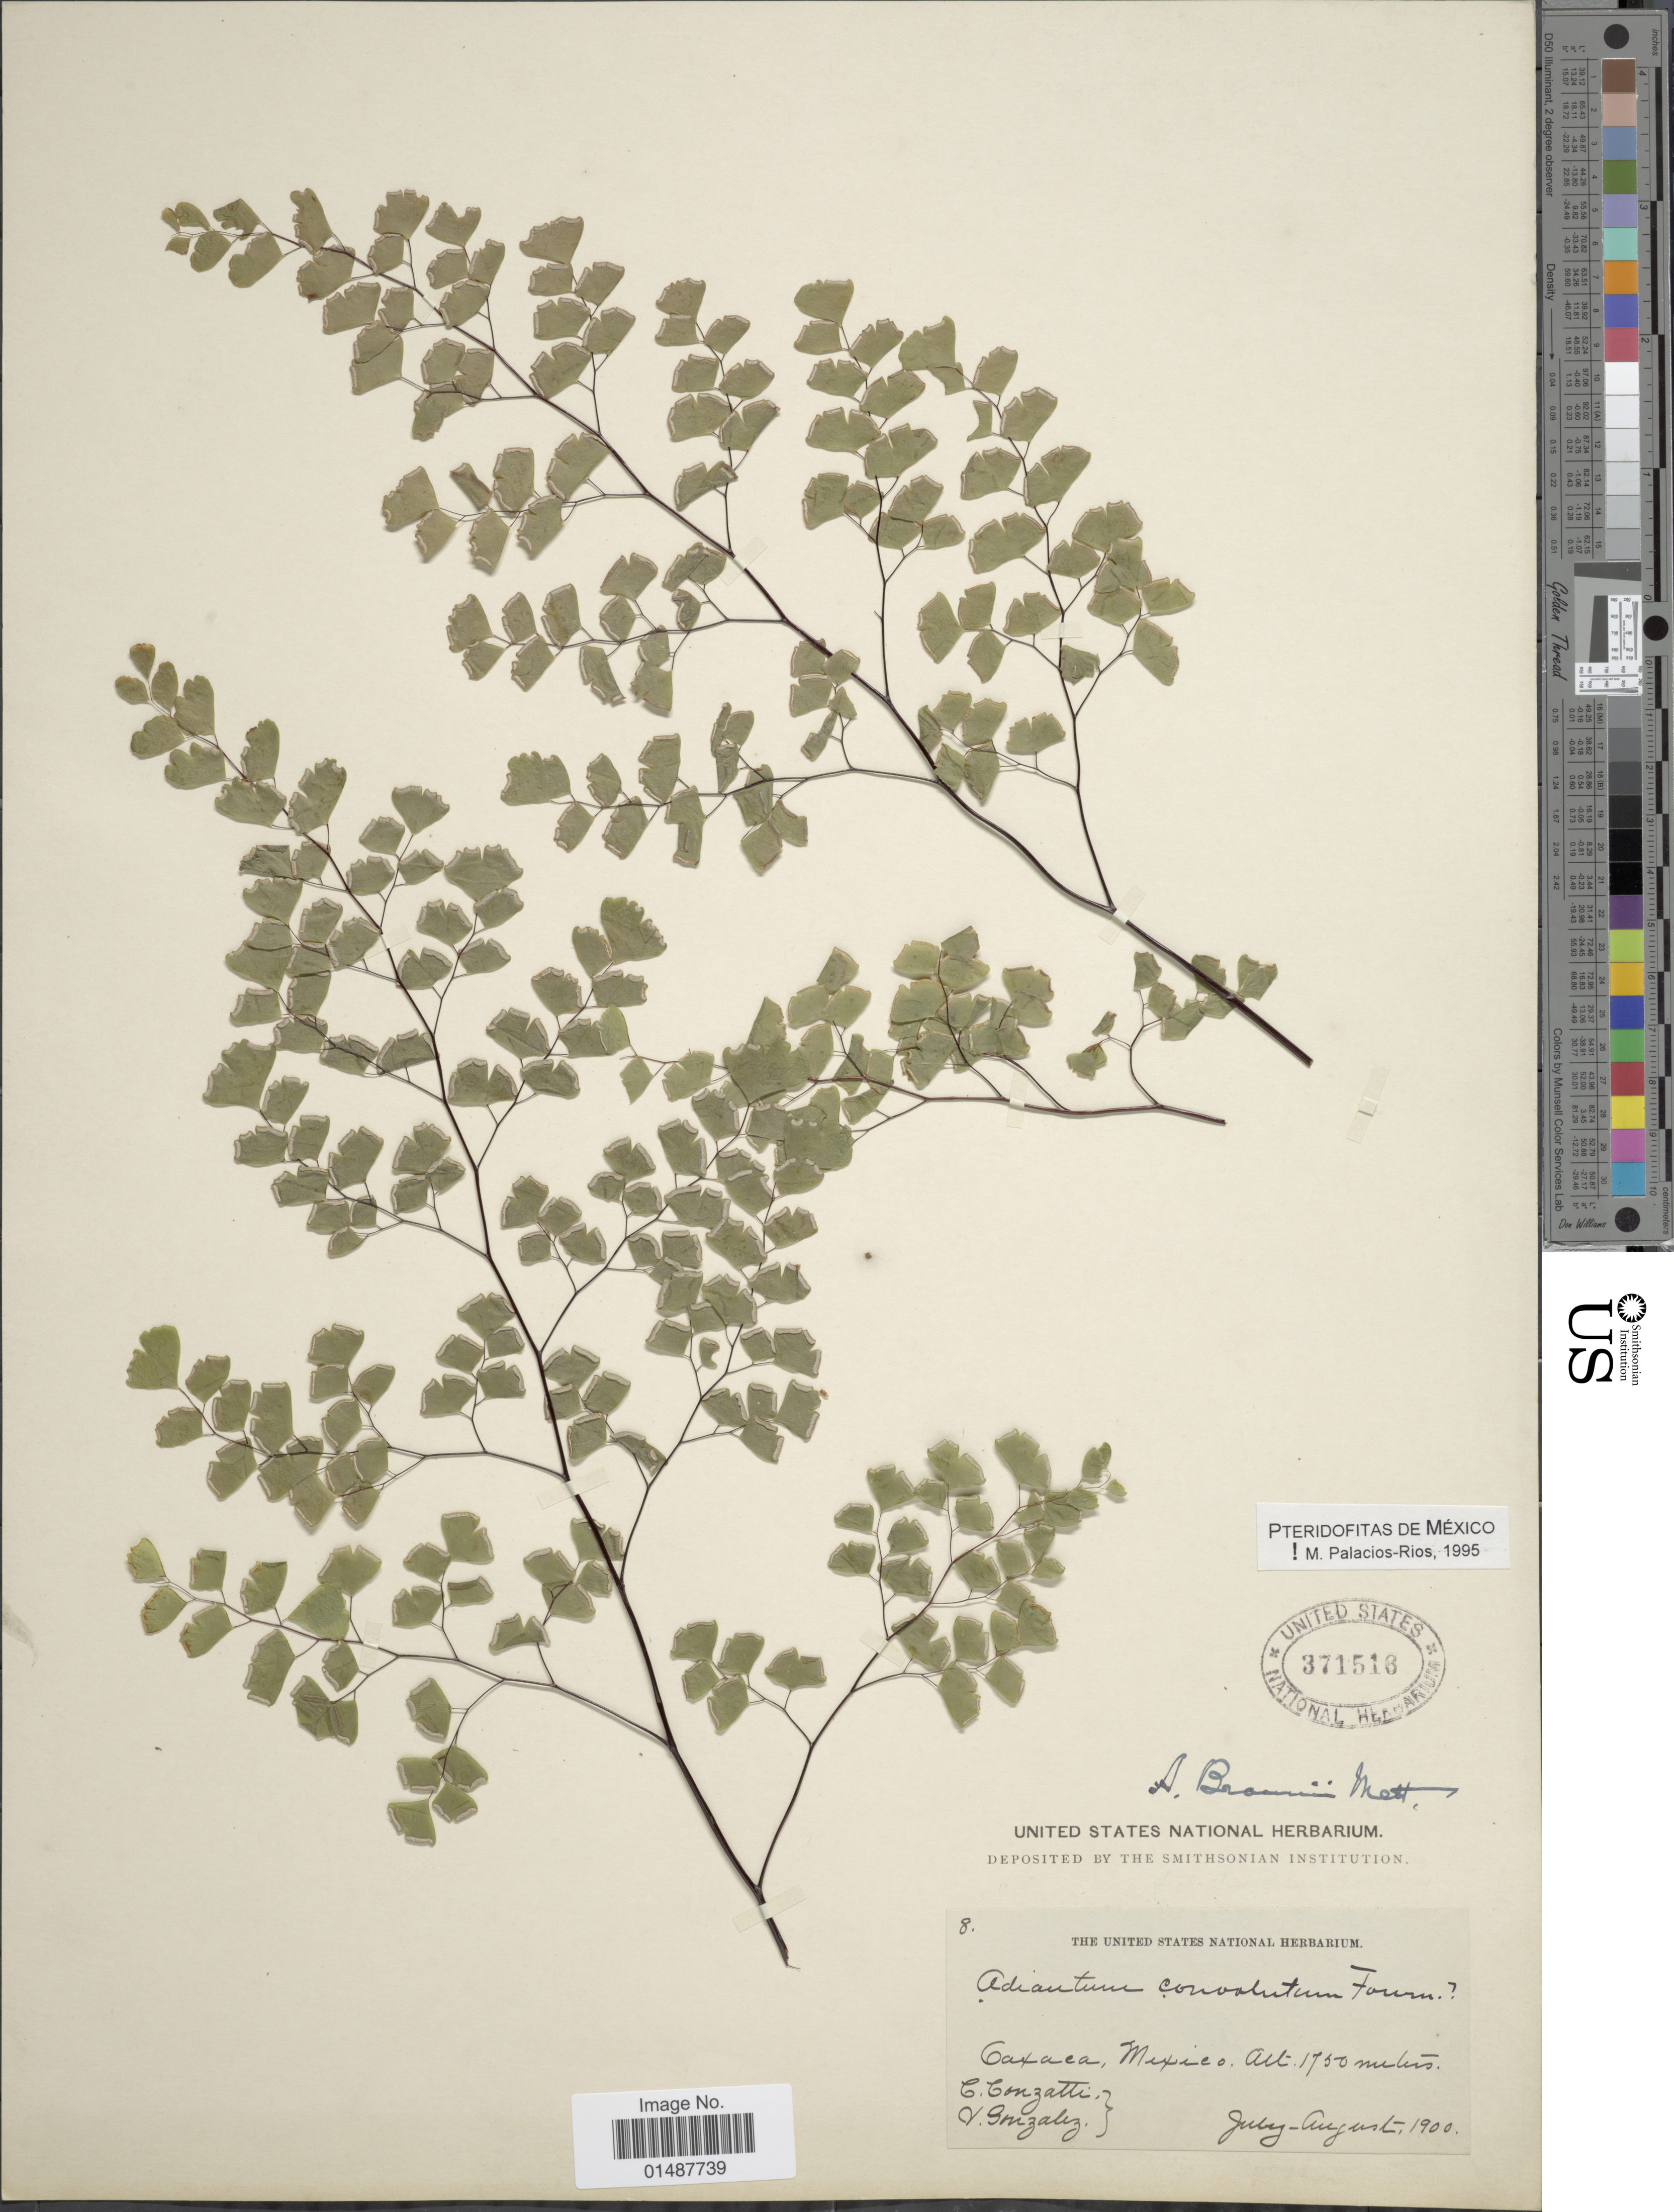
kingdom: Plantae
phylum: Tracheophyta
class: Polypodiopsida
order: Polypodiales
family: Pteridaceae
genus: Adiantum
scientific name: Adiantum braunii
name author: Mett. ex Kuhn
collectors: C. Conzatti & V. Gonzalez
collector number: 8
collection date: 1900-07/1900-08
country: Mexico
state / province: Oaxaca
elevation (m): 1750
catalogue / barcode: US 371516